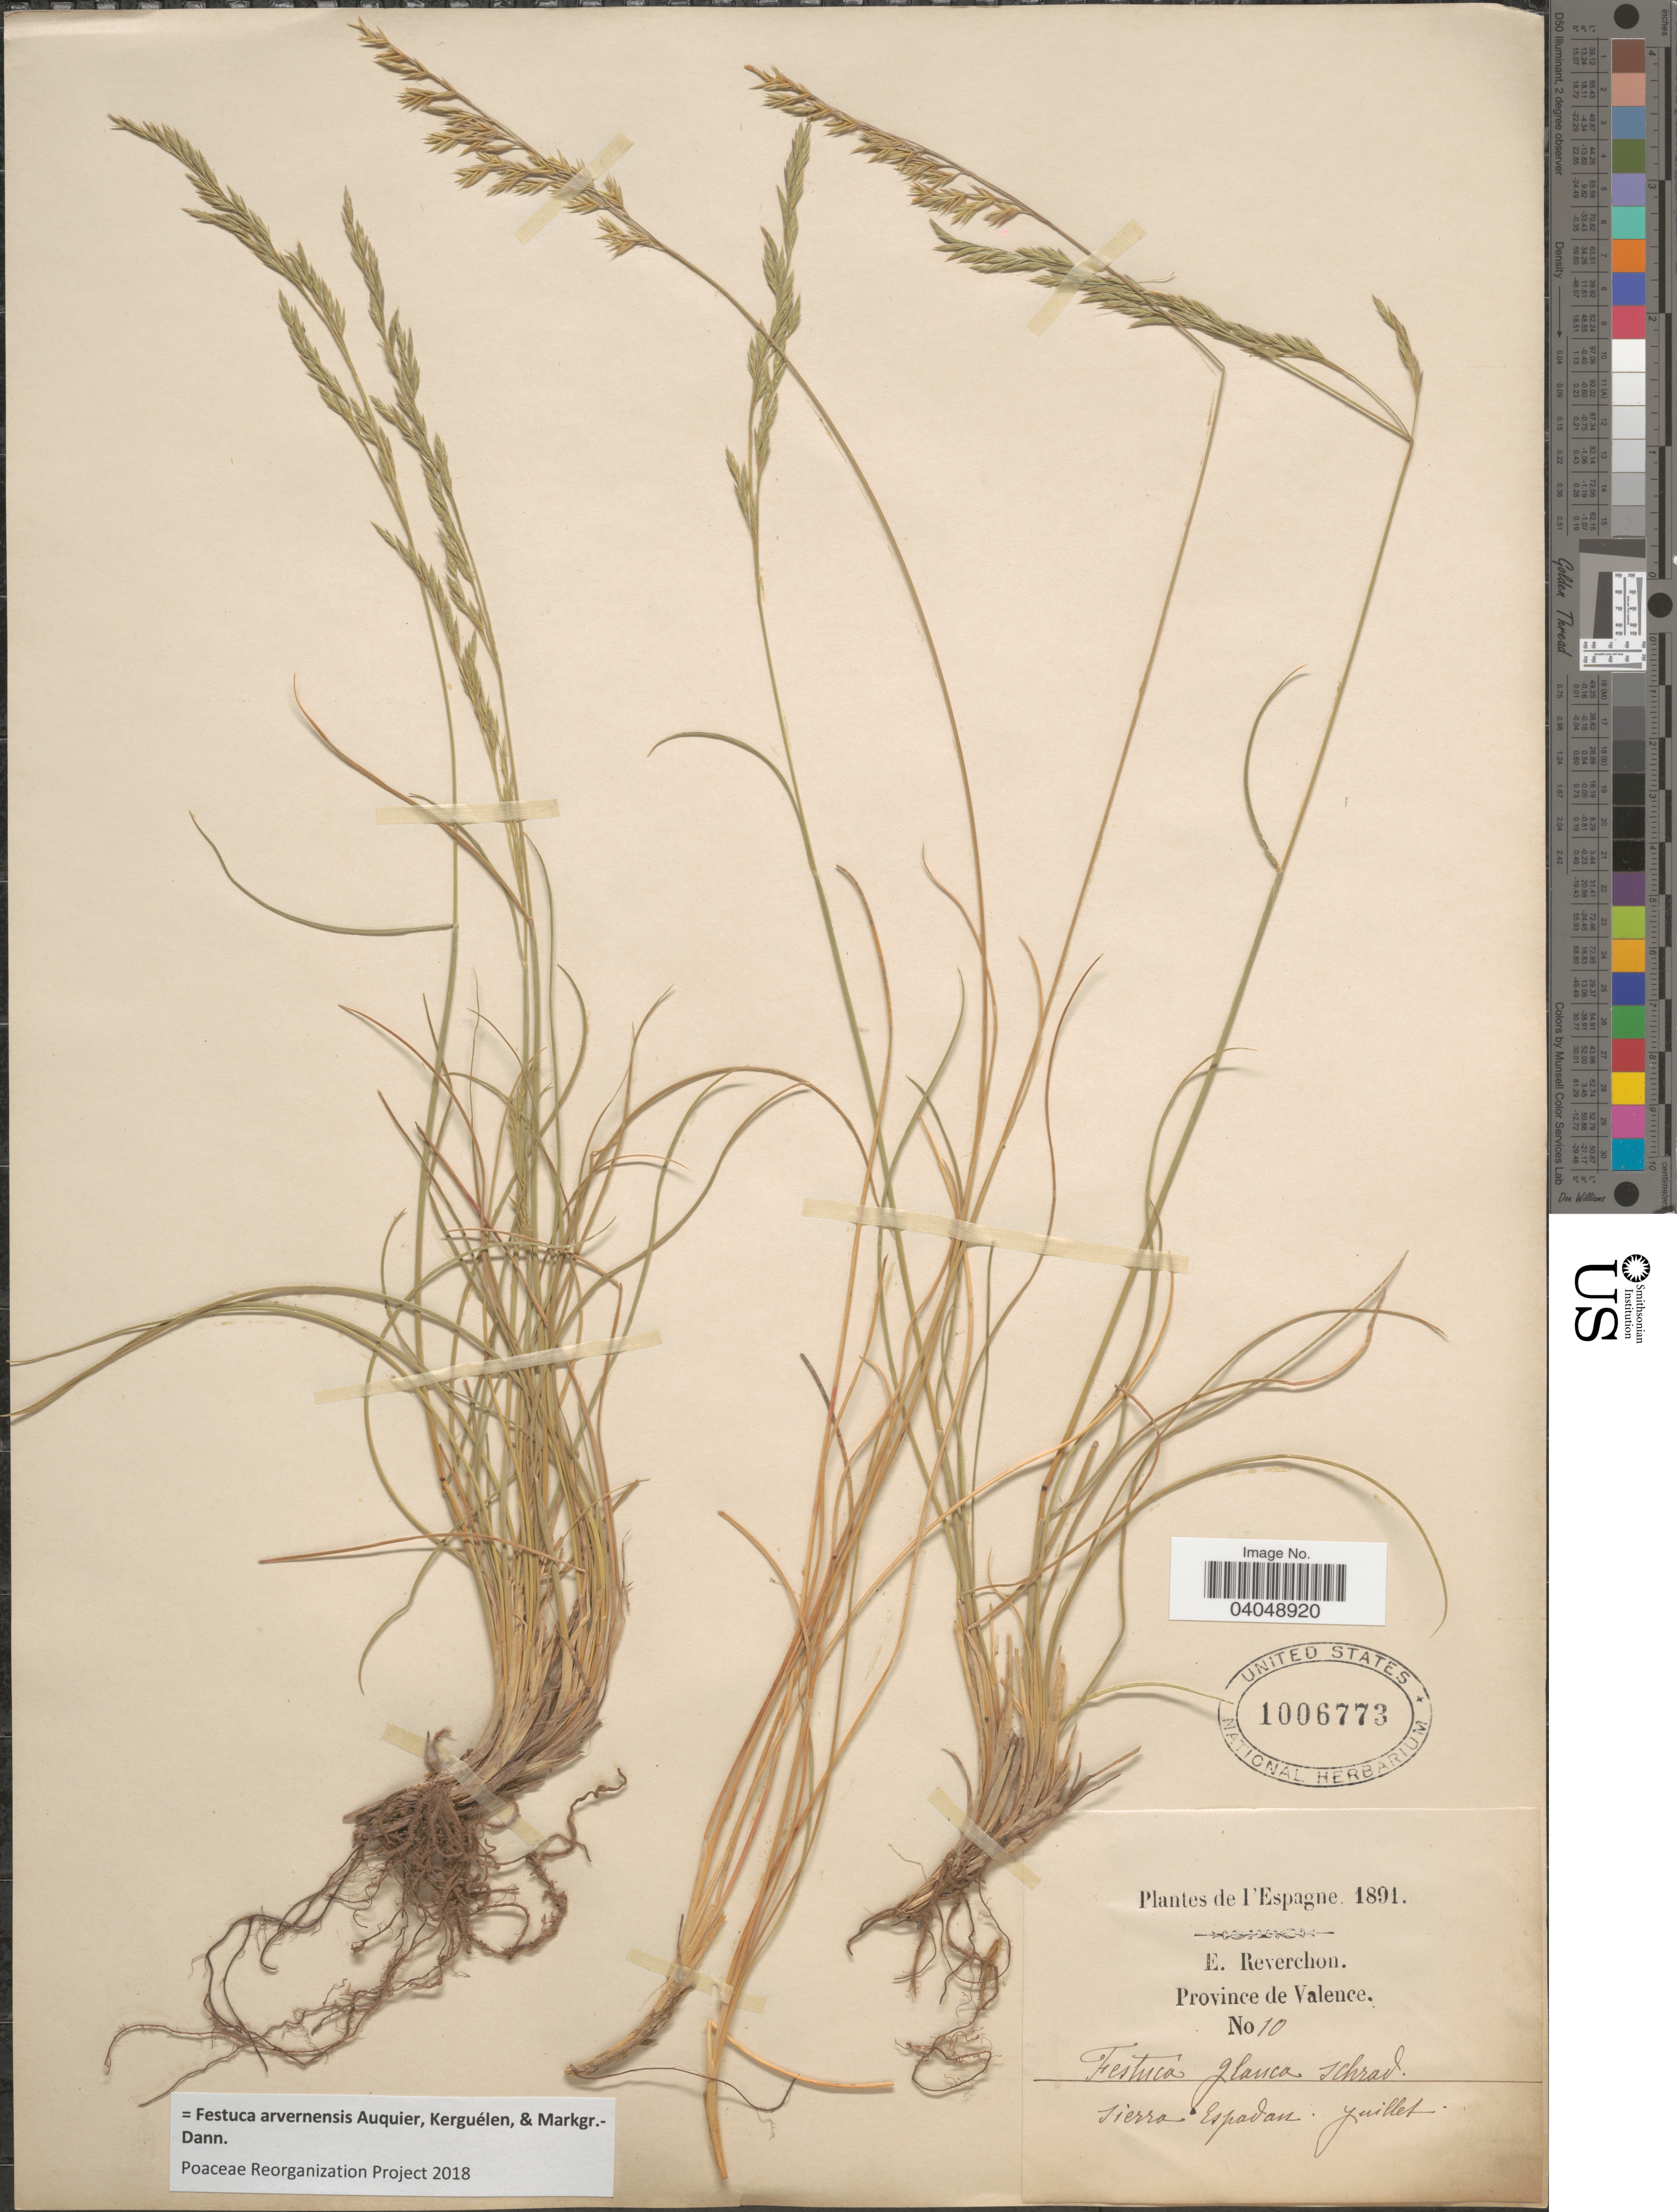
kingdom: Plantae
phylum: Tracheophyta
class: Liliopsida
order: Poales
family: Poaceae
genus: Festuca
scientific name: Festuca arvernensis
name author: Auquier et al.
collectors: E. Reverchon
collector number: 10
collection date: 1891-07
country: Spain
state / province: Valenciana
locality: Espagne. Province de Valence. Sierra Espadan.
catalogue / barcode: US 1006773